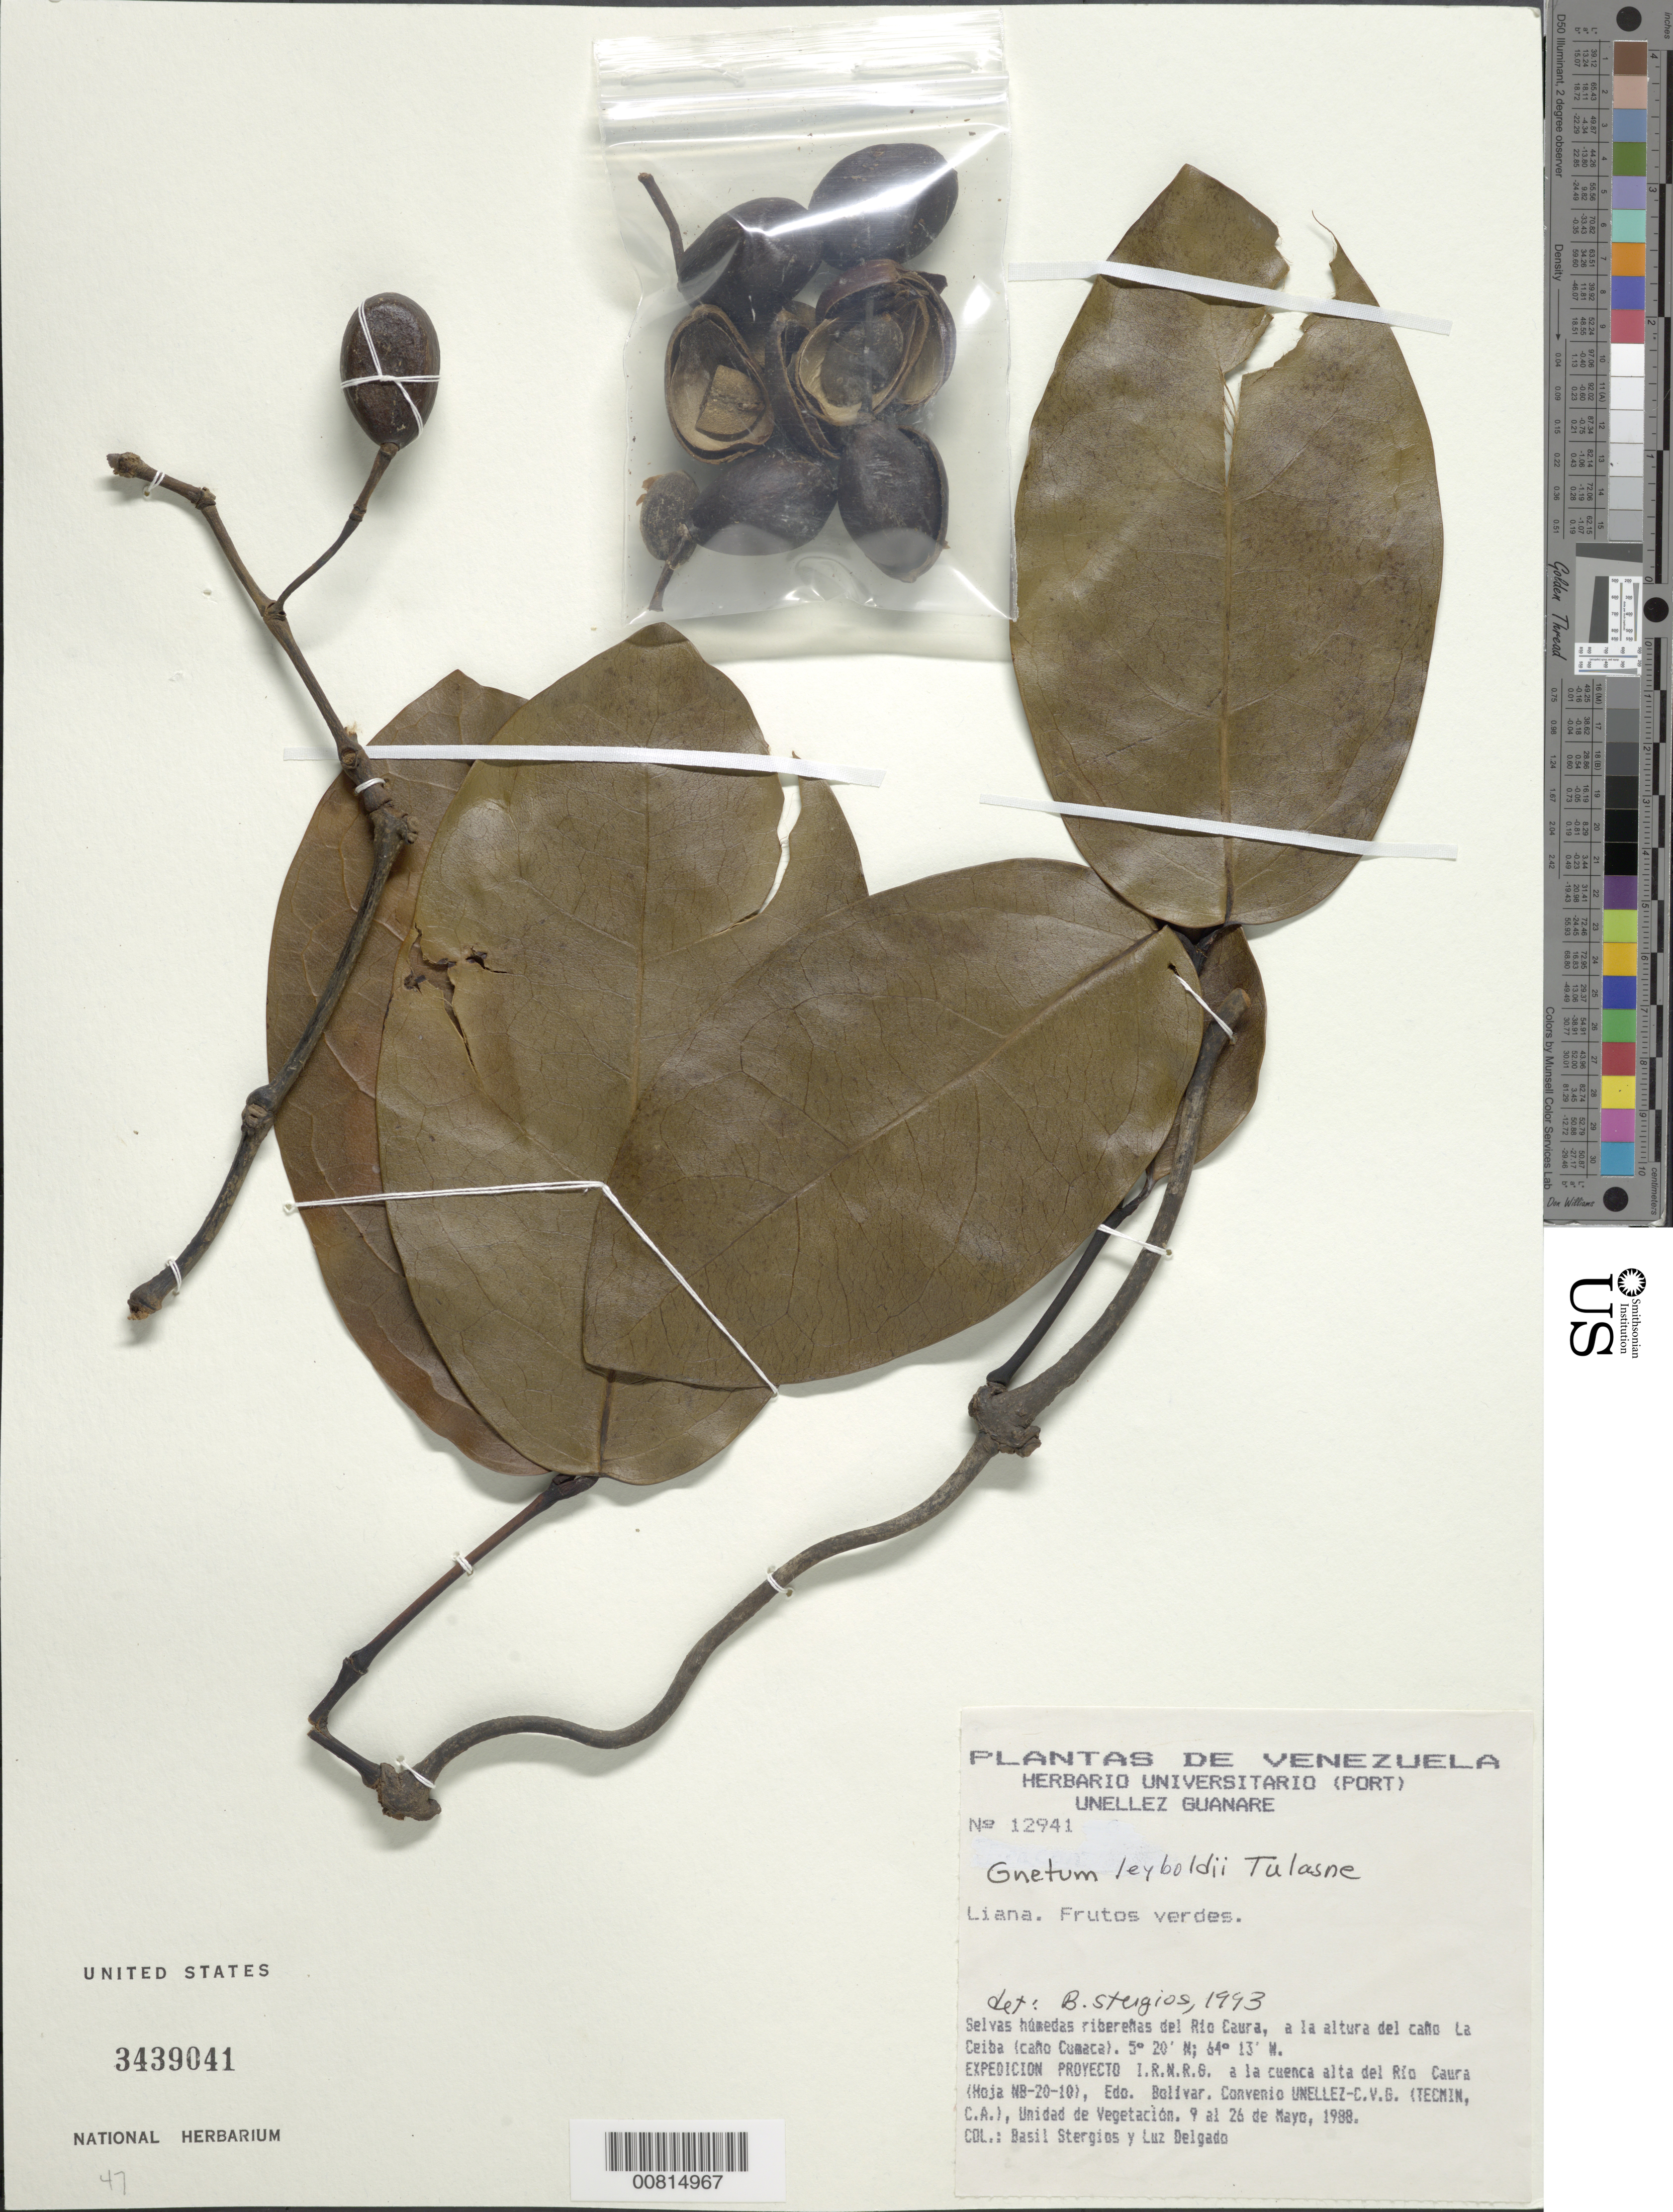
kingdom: Plantae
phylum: Tracheophyta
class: Gnetopsida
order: Gnetales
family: Gnetaceae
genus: Gnetum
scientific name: Gnetum leyboldii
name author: Tul.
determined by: Stergios, B. G.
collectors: B. G. Stergios & L. Delgado V.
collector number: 12941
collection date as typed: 9-May-88 to 26-May-88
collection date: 1988-05-09/1988-05-26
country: Venezuela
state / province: Bolívar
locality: Río Caura, Caño La Ceiba (Caño Cumaca)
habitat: Selvas húmedas ribereñas del río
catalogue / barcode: US 3439041